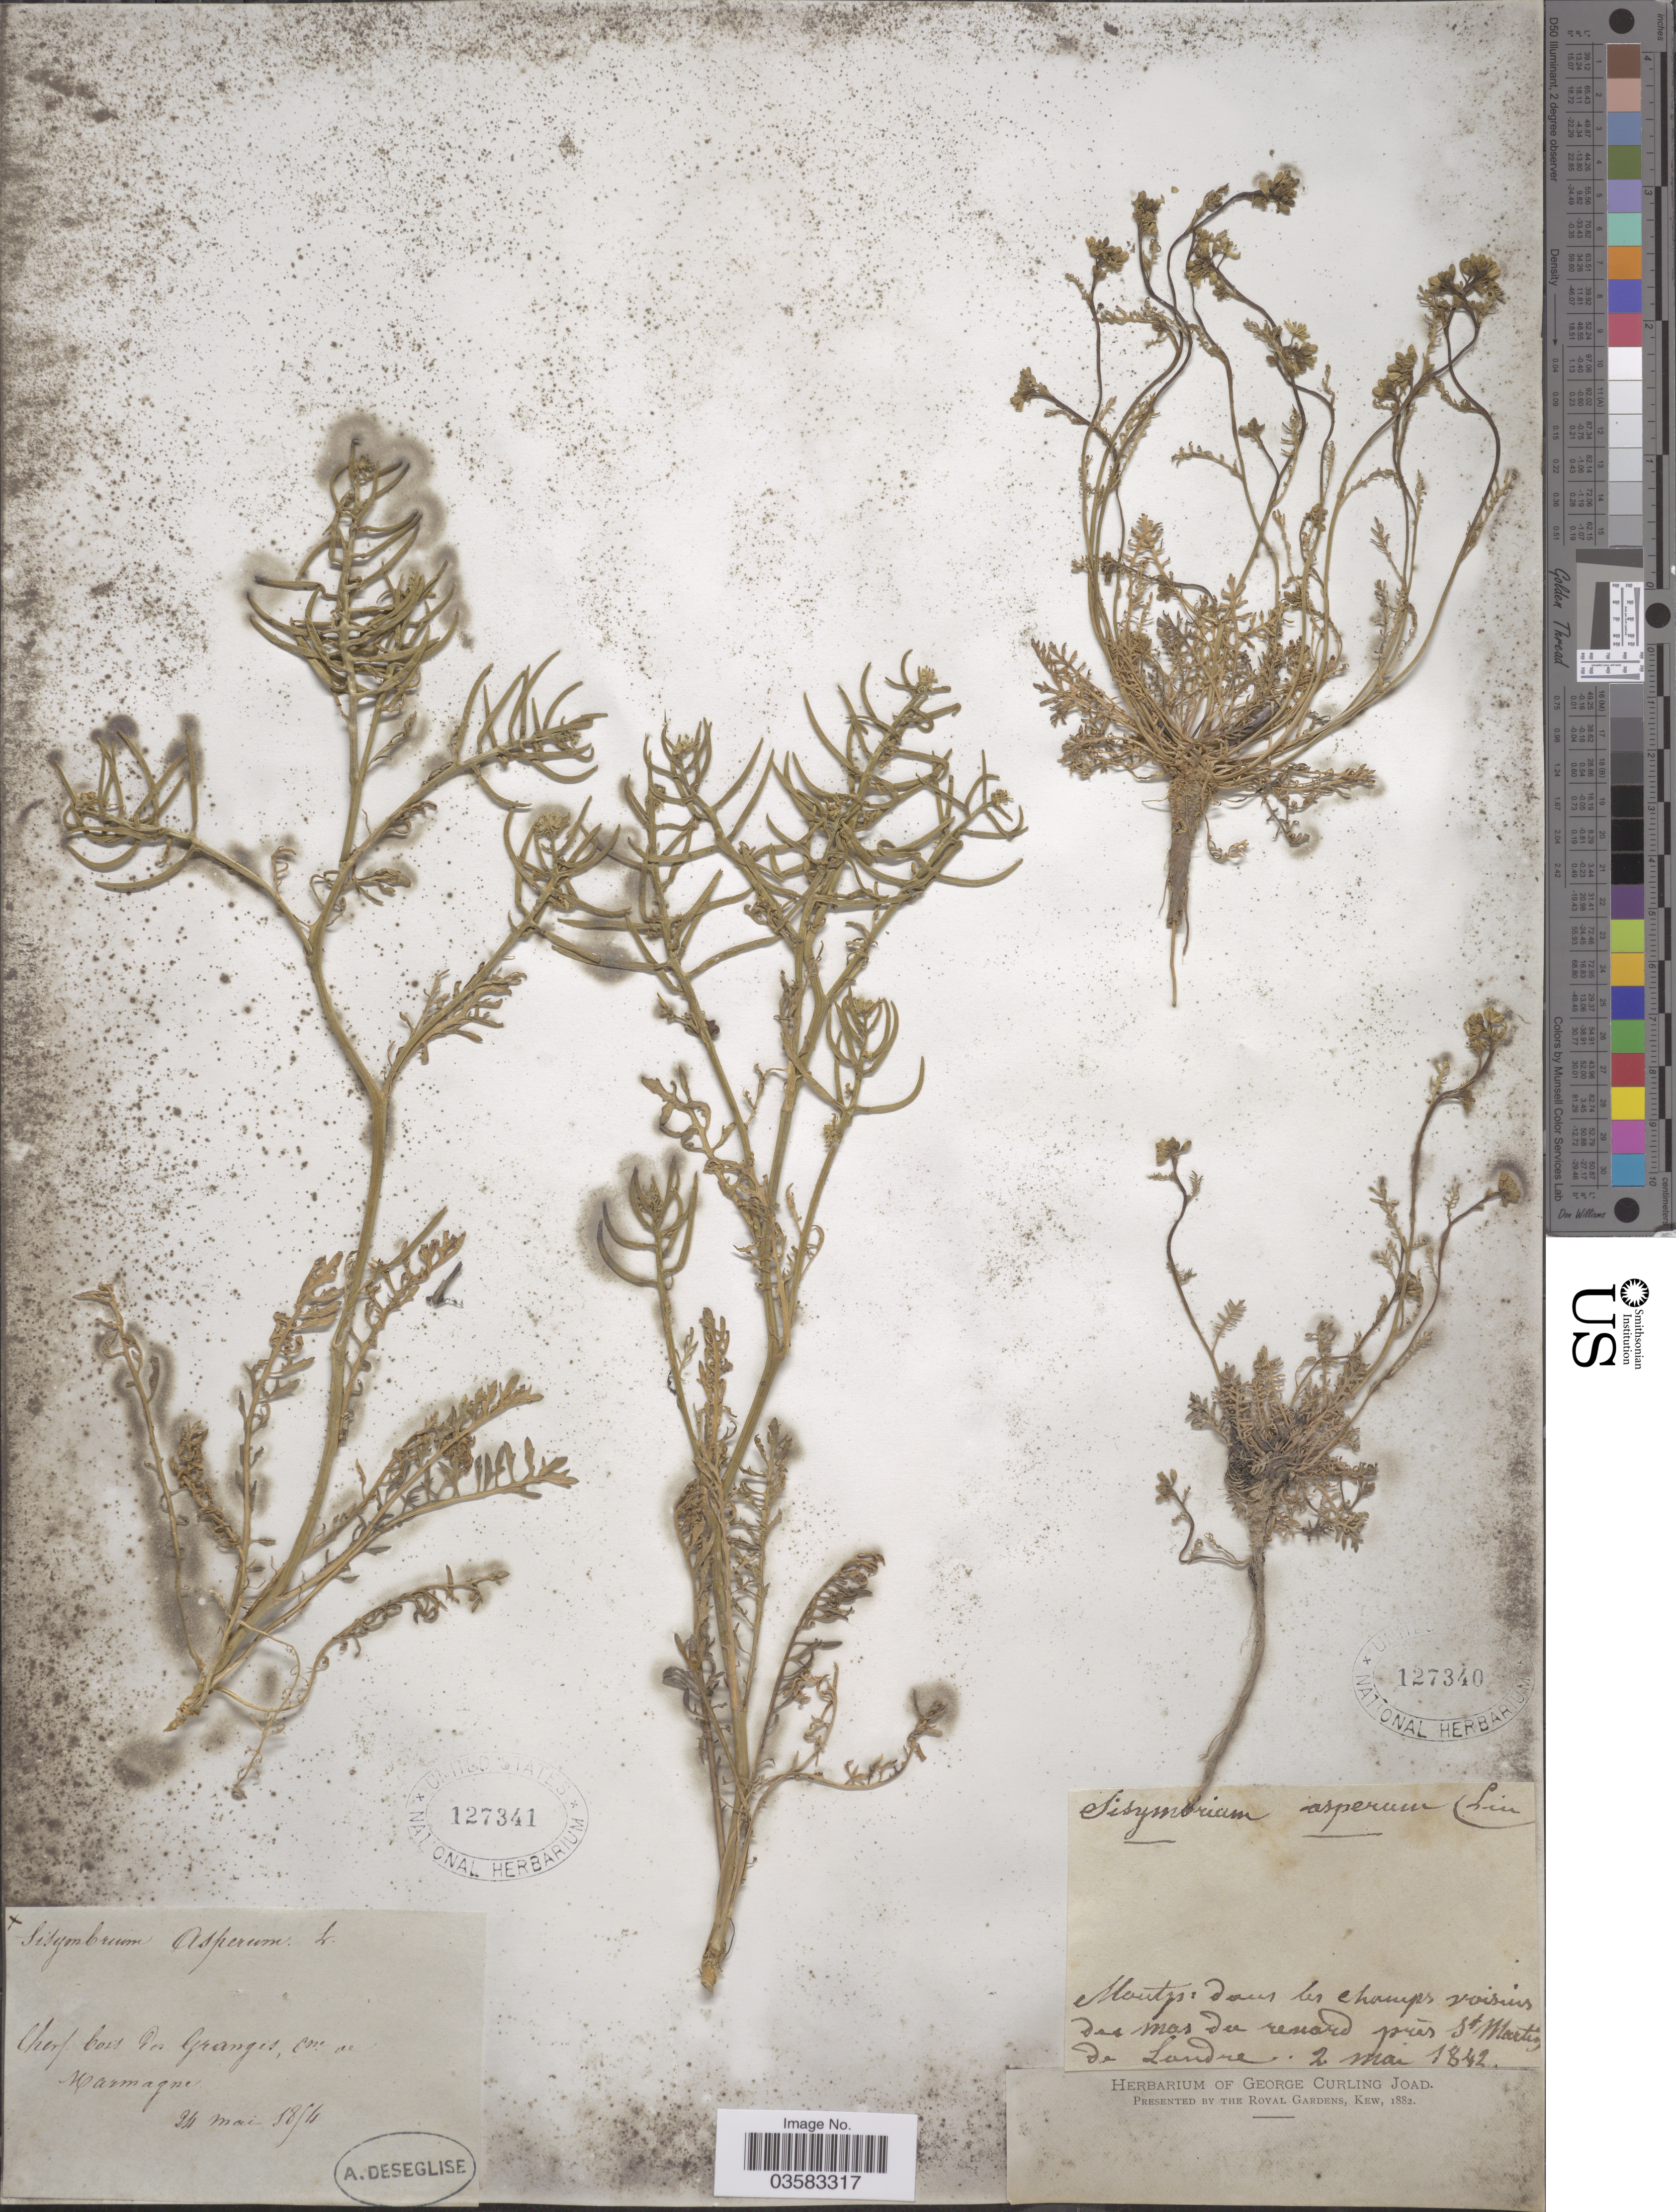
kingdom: Plantae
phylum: Tracheophyta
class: Magnoliopsida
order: Brassicales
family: Brassicaceae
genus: Sisymbrium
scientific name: Sisymbrium asperum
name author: L.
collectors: ex herb. George Curling Joad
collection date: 1842-05-02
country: France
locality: Montp: dans les champs vaisins des mas du renard pres St Martin, de Landre.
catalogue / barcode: US 127340-2